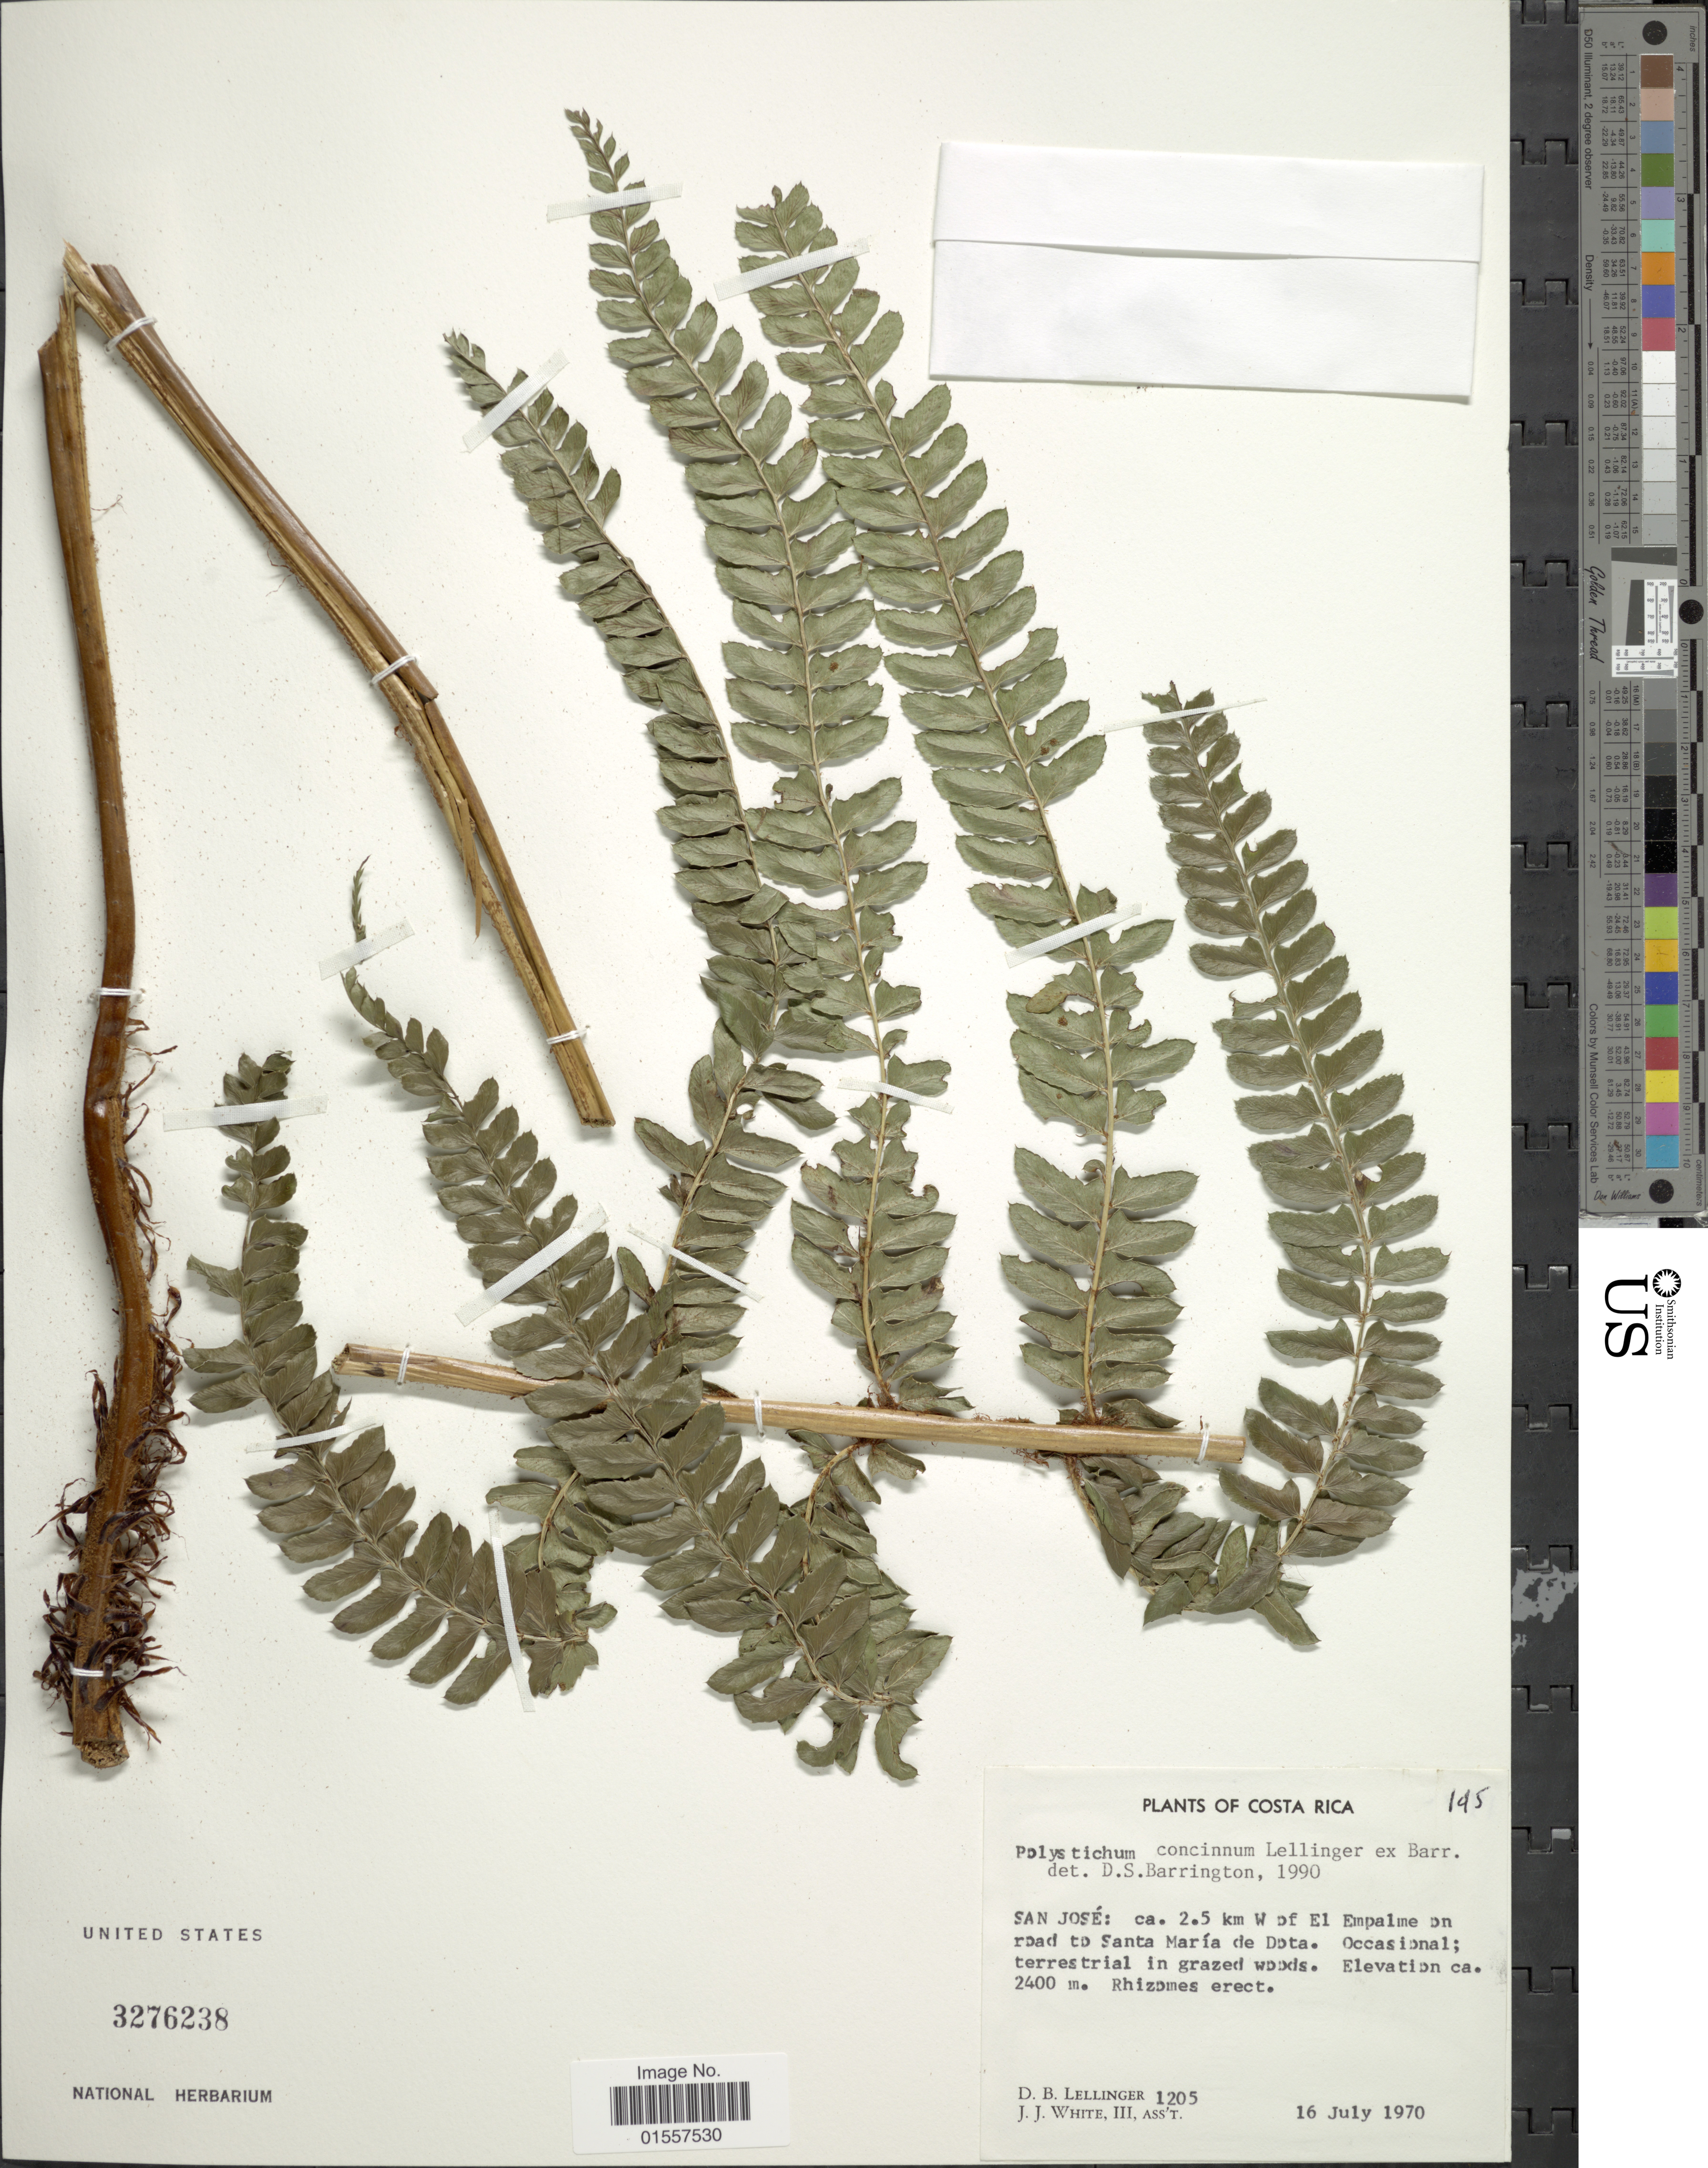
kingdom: Plantae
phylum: Tracheophyta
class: Polypodiopsida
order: Polypodiales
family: Dryopteridaceae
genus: Polystichum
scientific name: Polystichum concinnum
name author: Lellinger ex Barrington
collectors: D. B. Lellinger & J. J. White III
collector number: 1205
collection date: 1970-07-16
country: Costa Rica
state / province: San José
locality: San Jose: ca. 2.5 km W of El Empalme on road to Santa Maria de Dota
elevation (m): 2400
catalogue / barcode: US 3276238